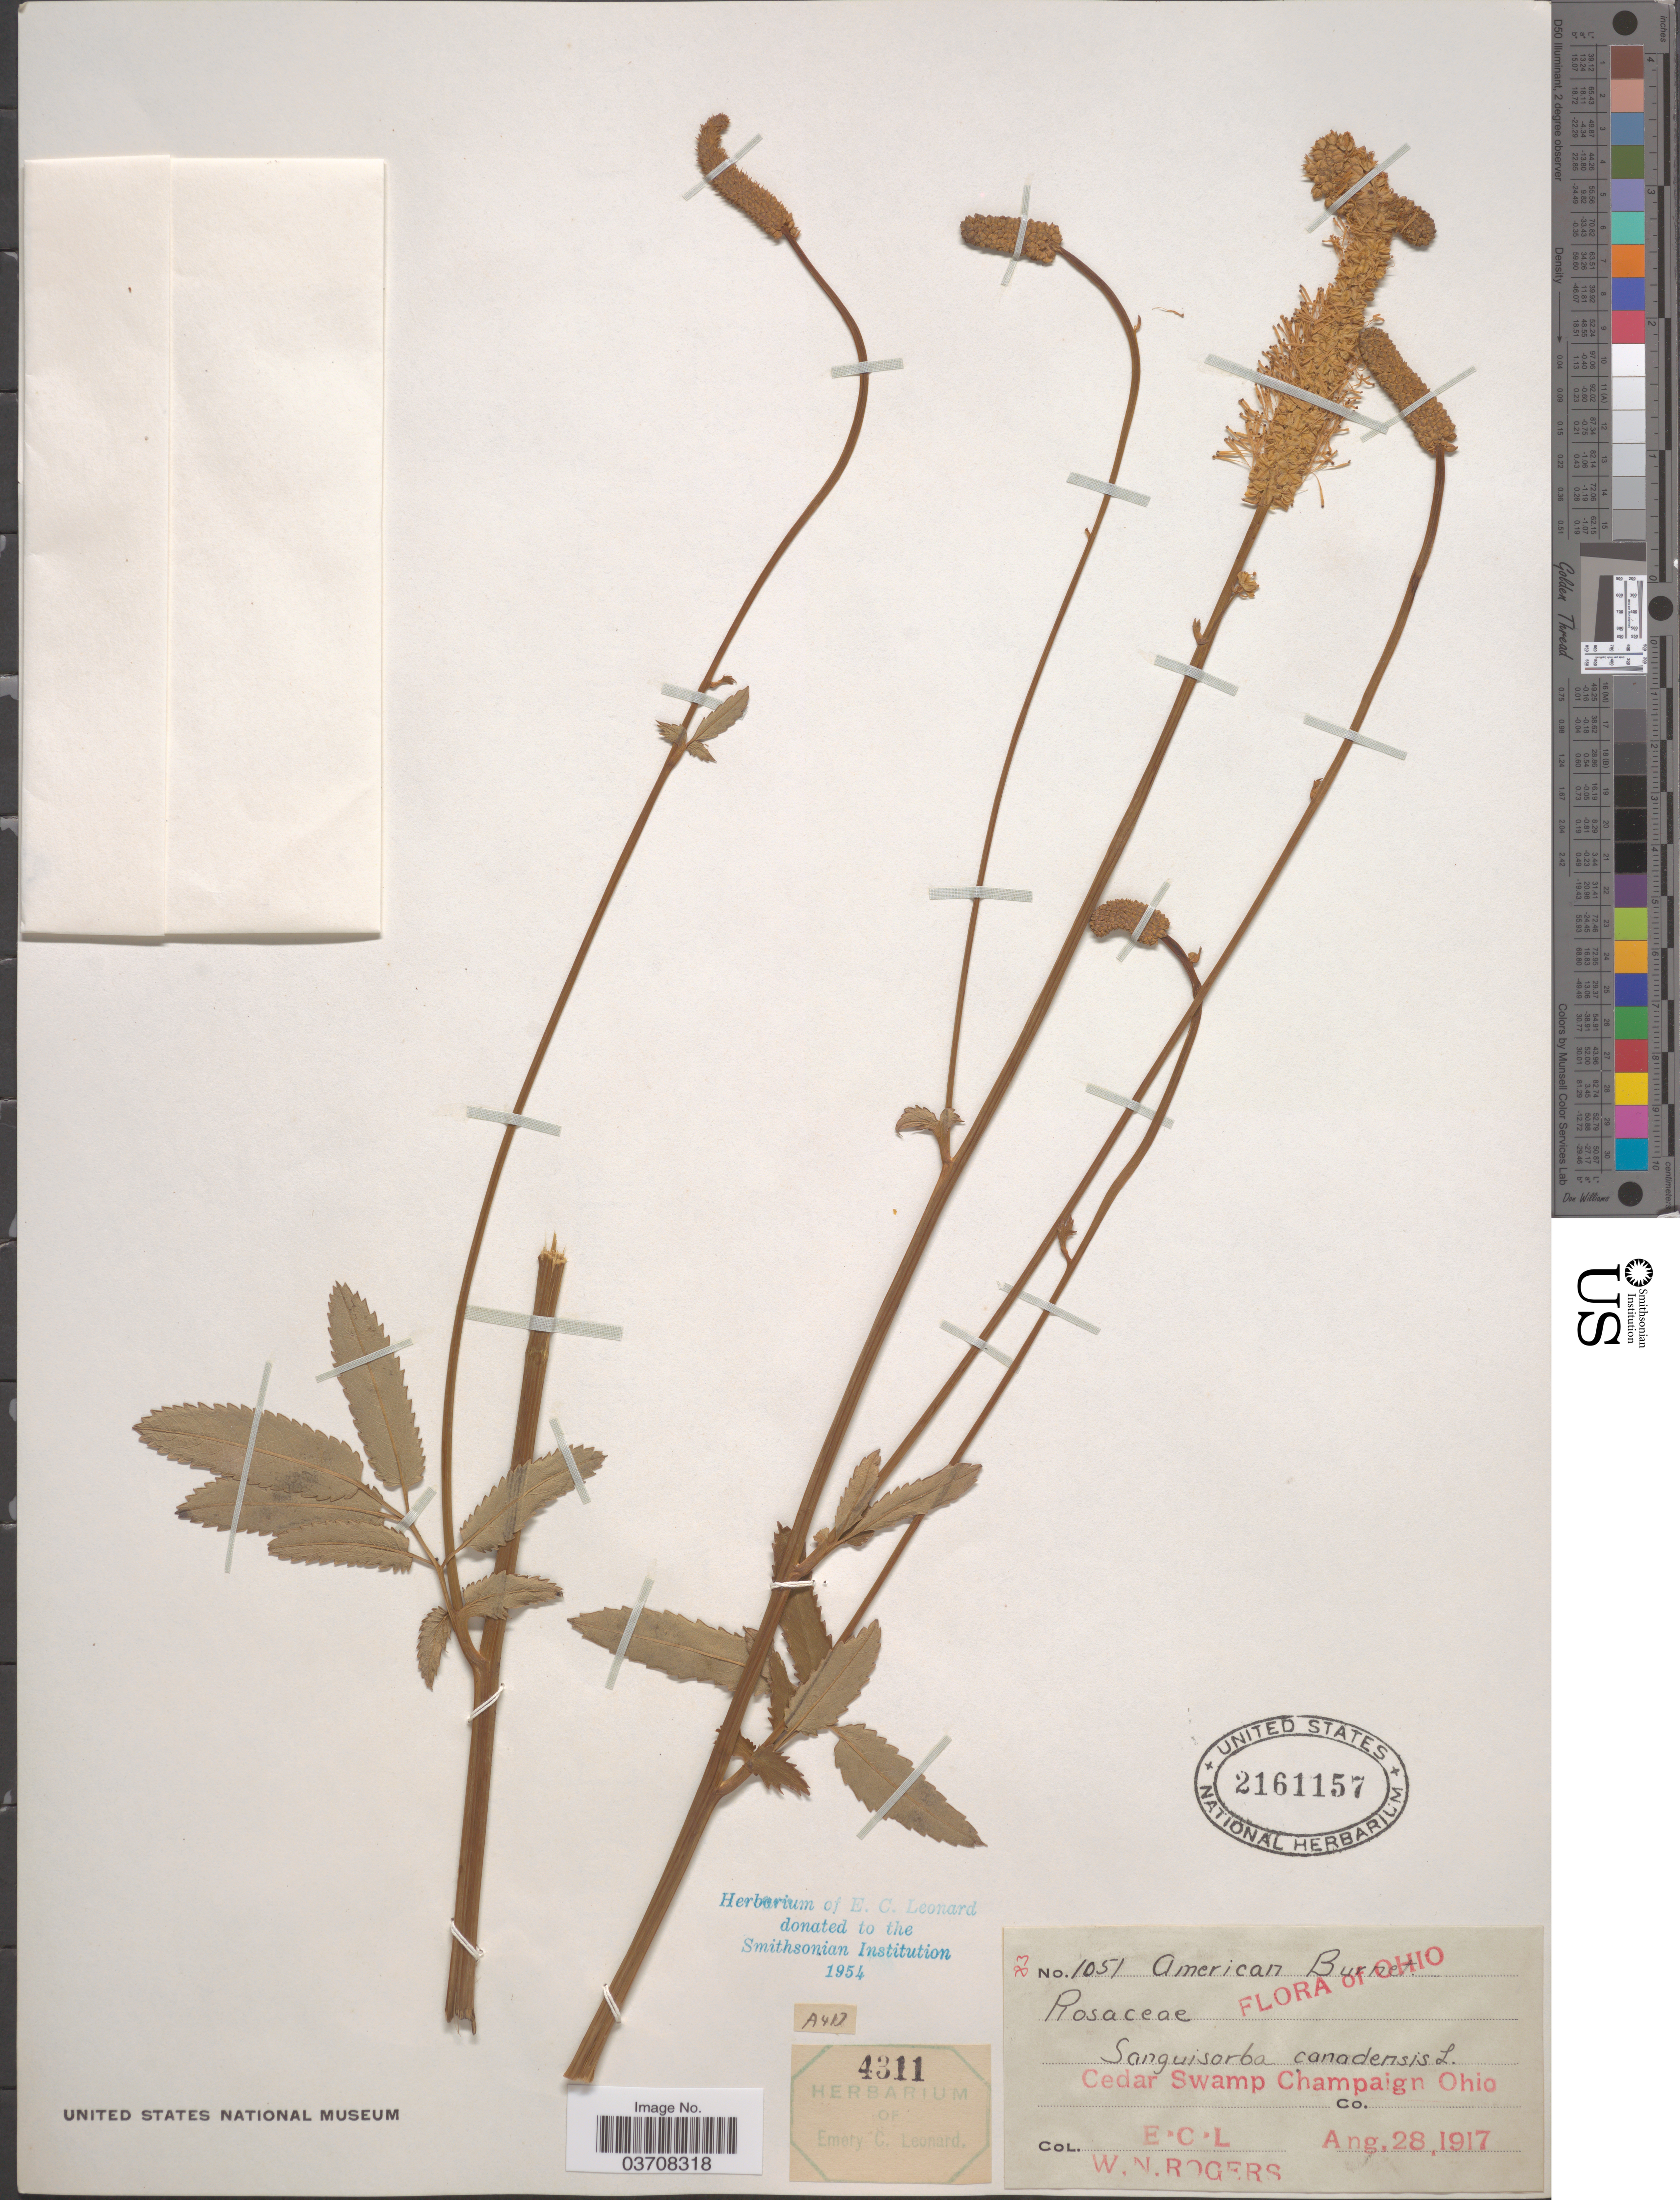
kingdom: Plantae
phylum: Tracheophyta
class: Magnoliopsida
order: Rosales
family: Rosaceae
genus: Sanguisorba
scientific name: Sanguisorba canadensis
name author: L.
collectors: E. C. Leonard & W. Rogers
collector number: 1051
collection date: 1917-08-28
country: United States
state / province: Ohio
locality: Cedar Swamp Champaign Co.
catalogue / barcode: US 2161157